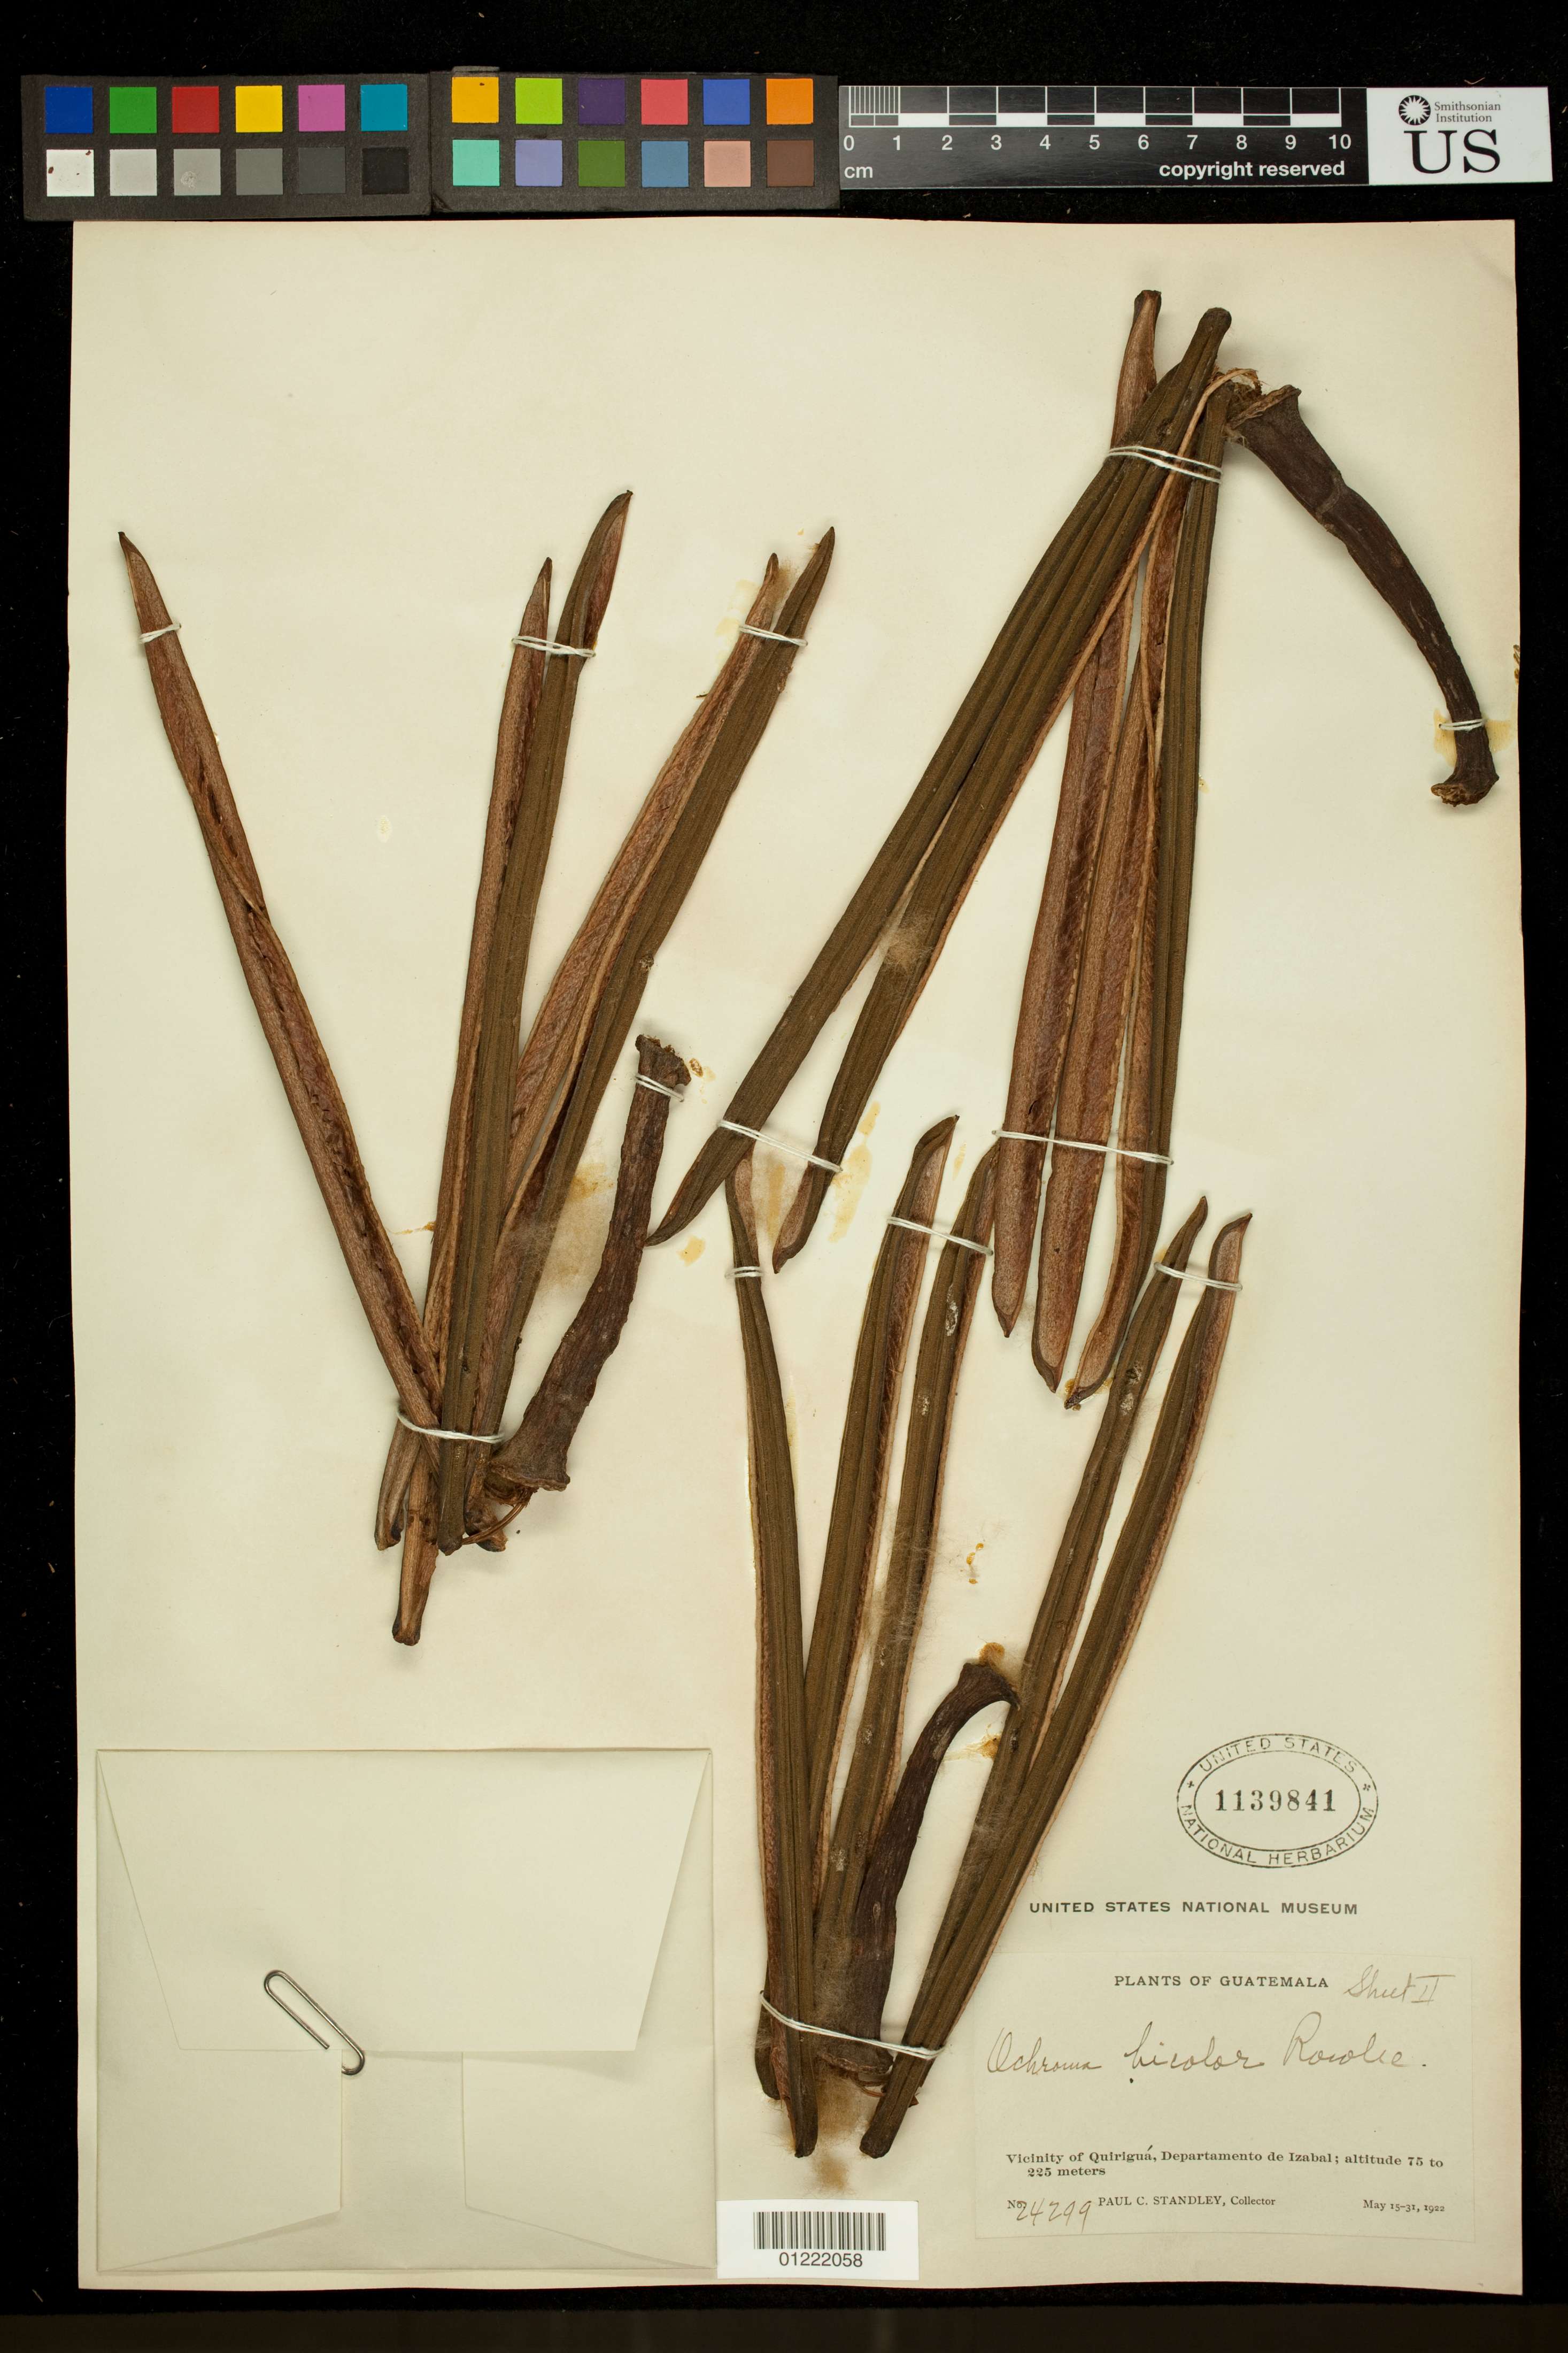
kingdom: Plantae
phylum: Tracheophyta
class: Magnoliopsida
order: Malvales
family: Malvaceae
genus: Ochroma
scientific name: Ochroma pyramidale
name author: (Cav. ex Lam.) Urb.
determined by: Dorr, L. J., (BOT), Smithsonian Institution - National Museum of Natural History (UNITED STATES)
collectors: P. C. Standley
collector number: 24299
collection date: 1922-05-15/1922-05-31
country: Guatemala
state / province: Izabal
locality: Vicinity of Quirigua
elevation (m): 75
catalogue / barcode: US 1139841